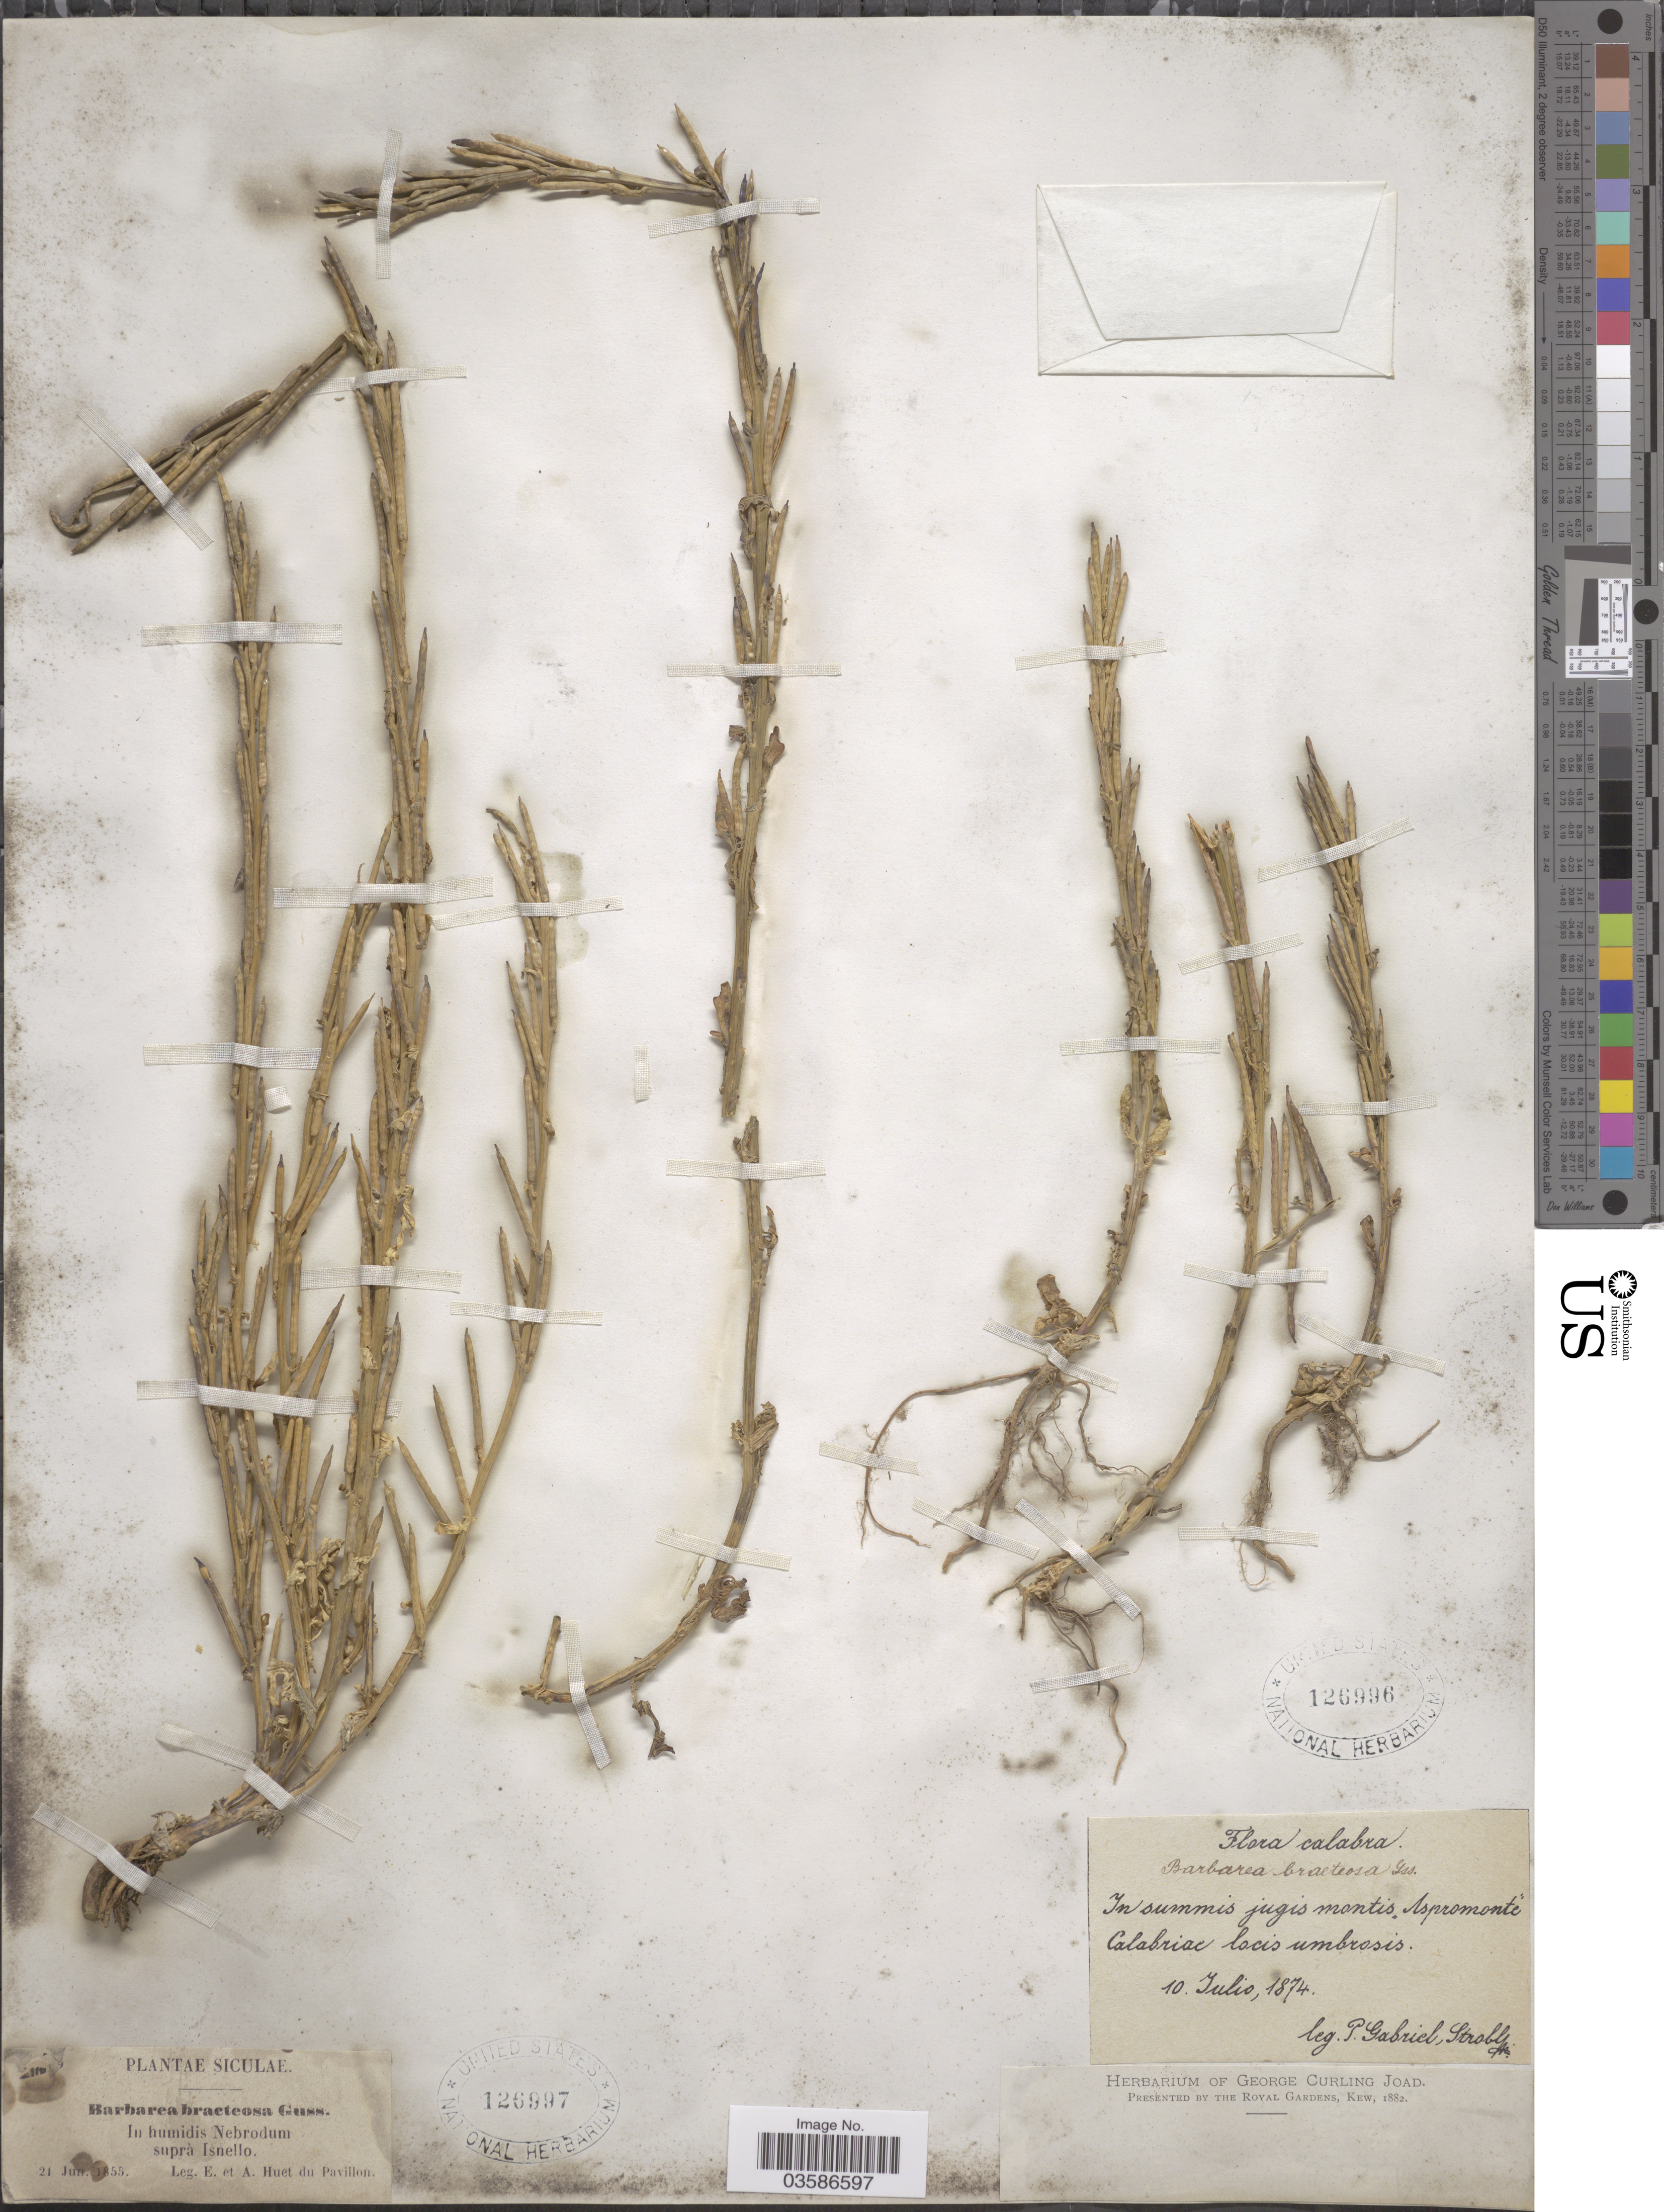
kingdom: Plantae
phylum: Tracheophyta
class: Magnoliopsida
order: Brassicales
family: Brassicaceae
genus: Barbarea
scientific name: Barbarea bracteosa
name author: Gussone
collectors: E. Huet du Pavillon & A. Huet du Pavillon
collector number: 110?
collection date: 1855-06-21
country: Italy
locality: Siculae. In humidis Nebrodum suprà Isnello.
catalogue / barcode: US 126997